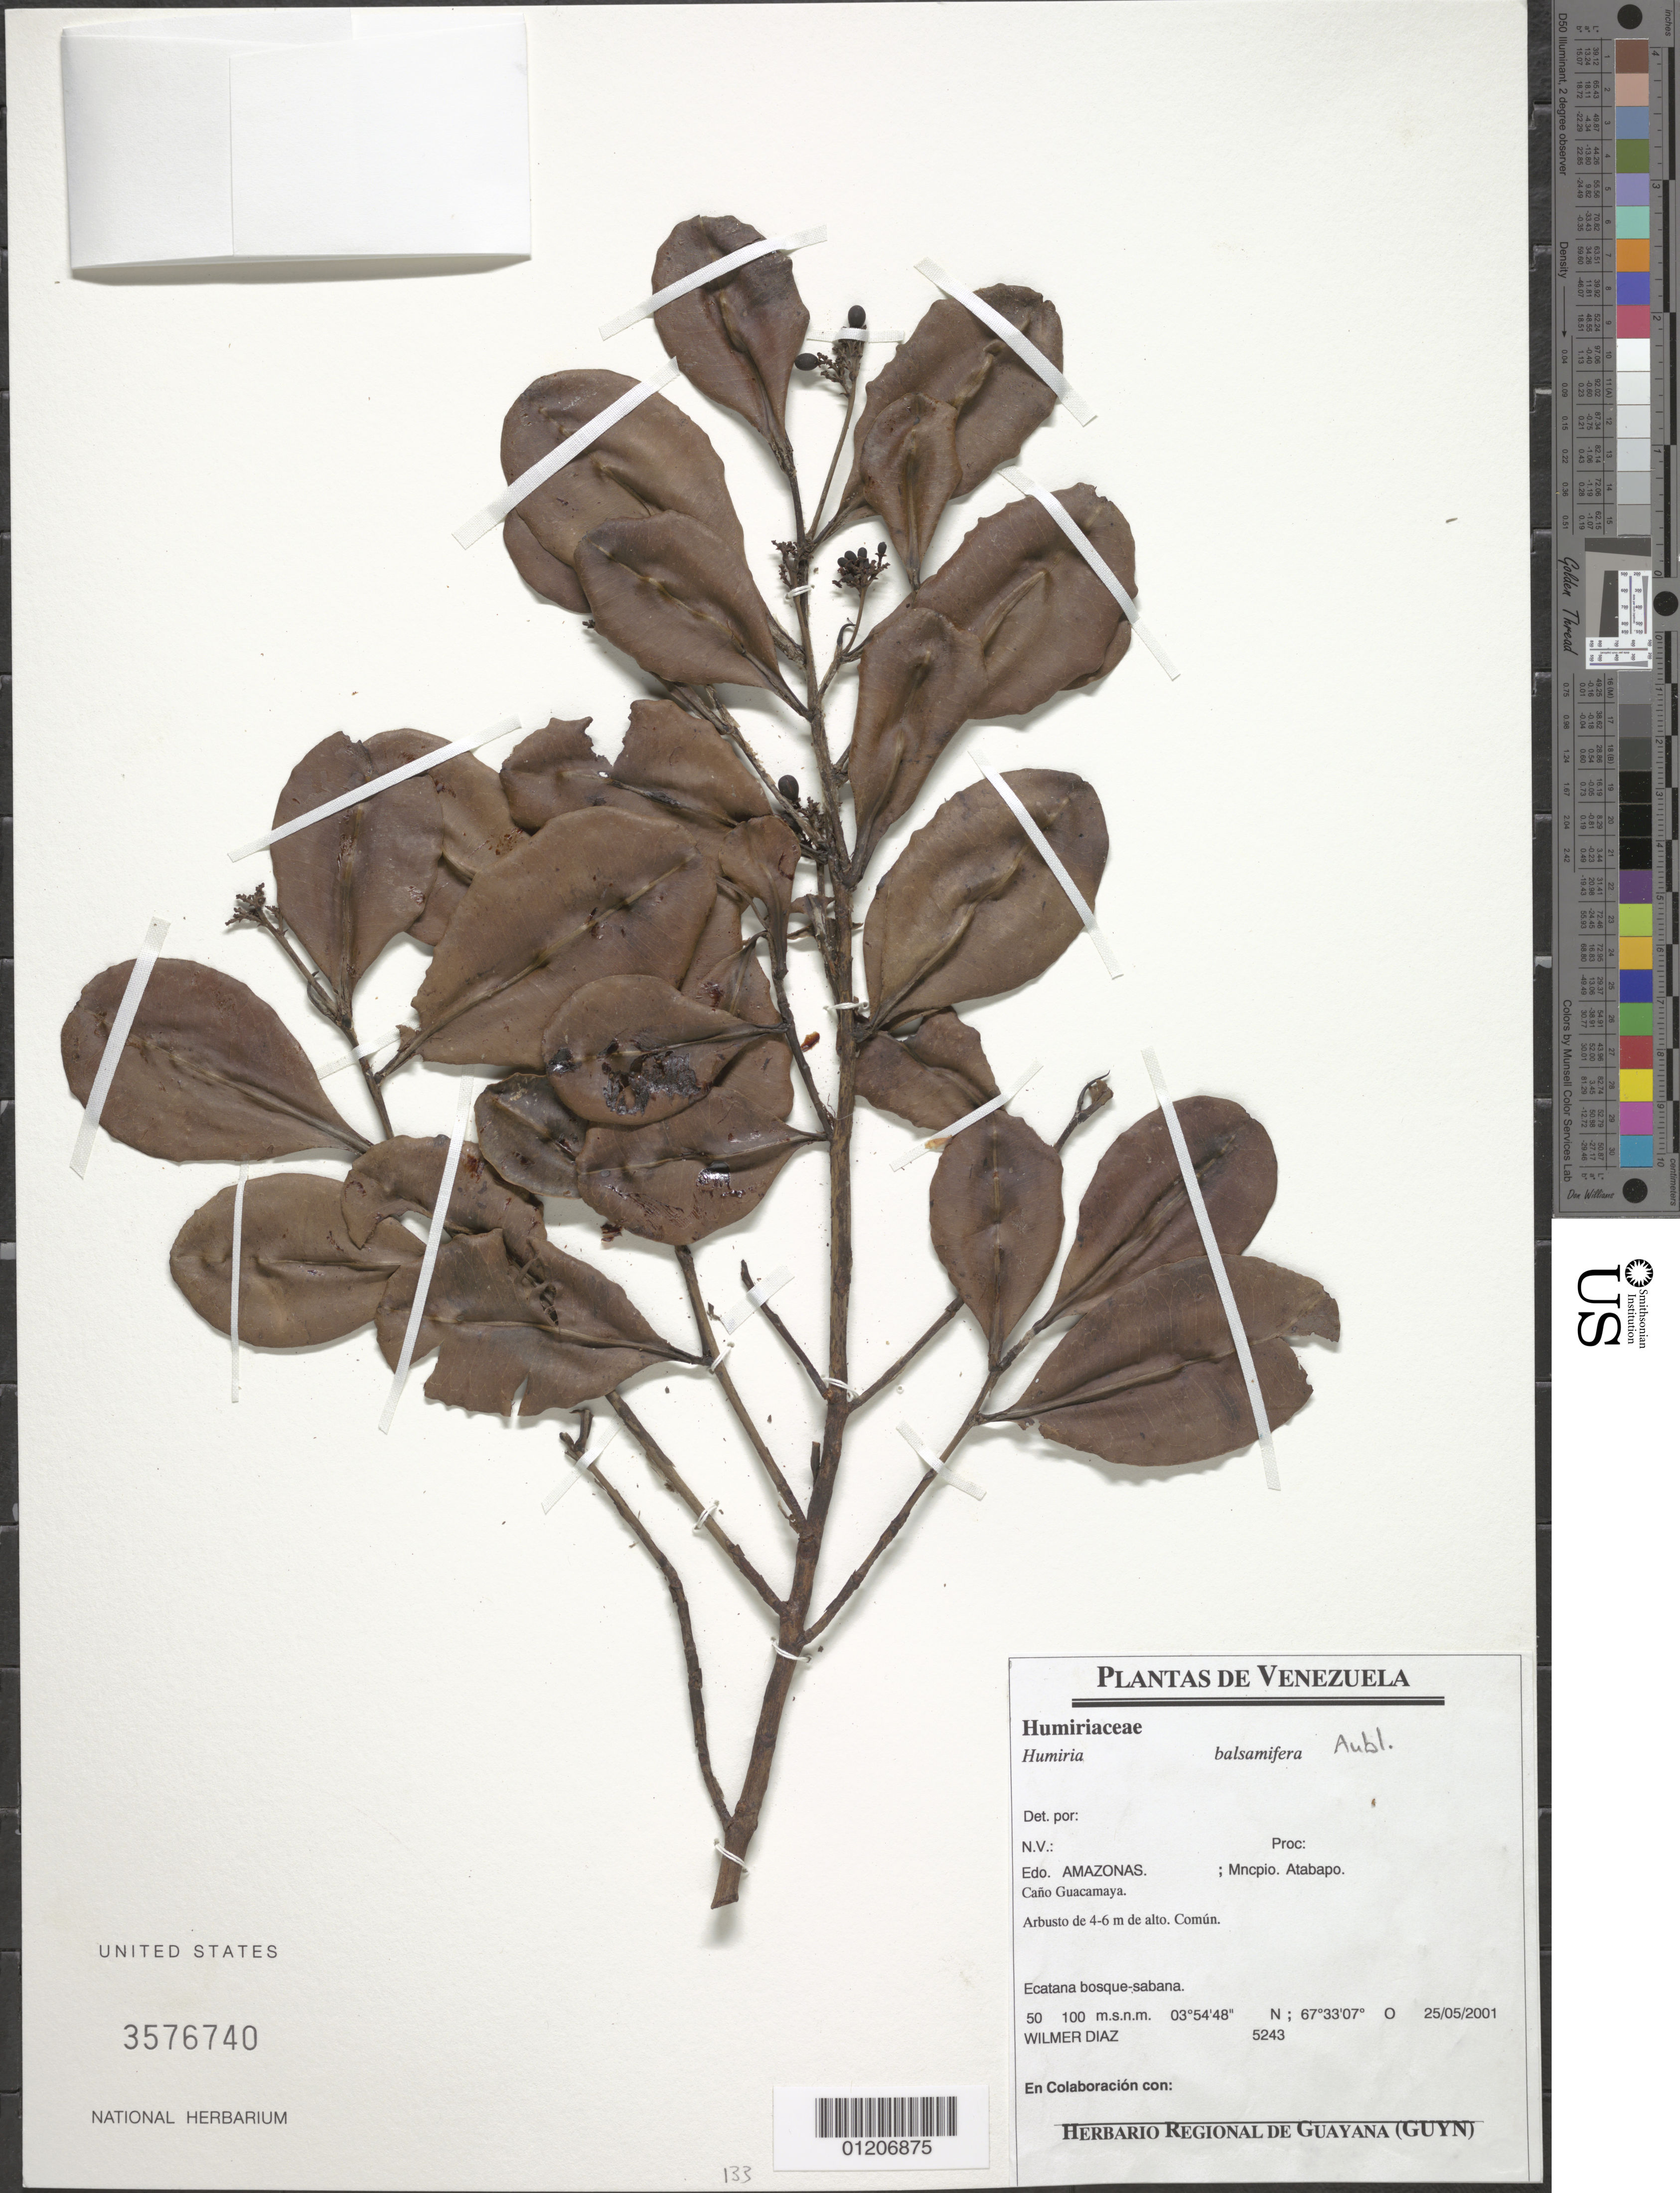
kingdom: Plantae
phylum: Tracheophyta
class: Magnoliopsida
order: Malpighiales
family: Humiriaceae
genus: Humiria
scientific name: Humiria balsamifera var. imbaimadaiensis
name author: Cuatrec.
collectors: W. Díaz P.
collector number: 5243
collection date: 2001-05-25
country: Venezuela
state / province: Amazonas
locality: Caño Guacamaya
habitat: Ecatana bosque-sabana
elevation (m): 50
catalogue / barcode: US 3576740